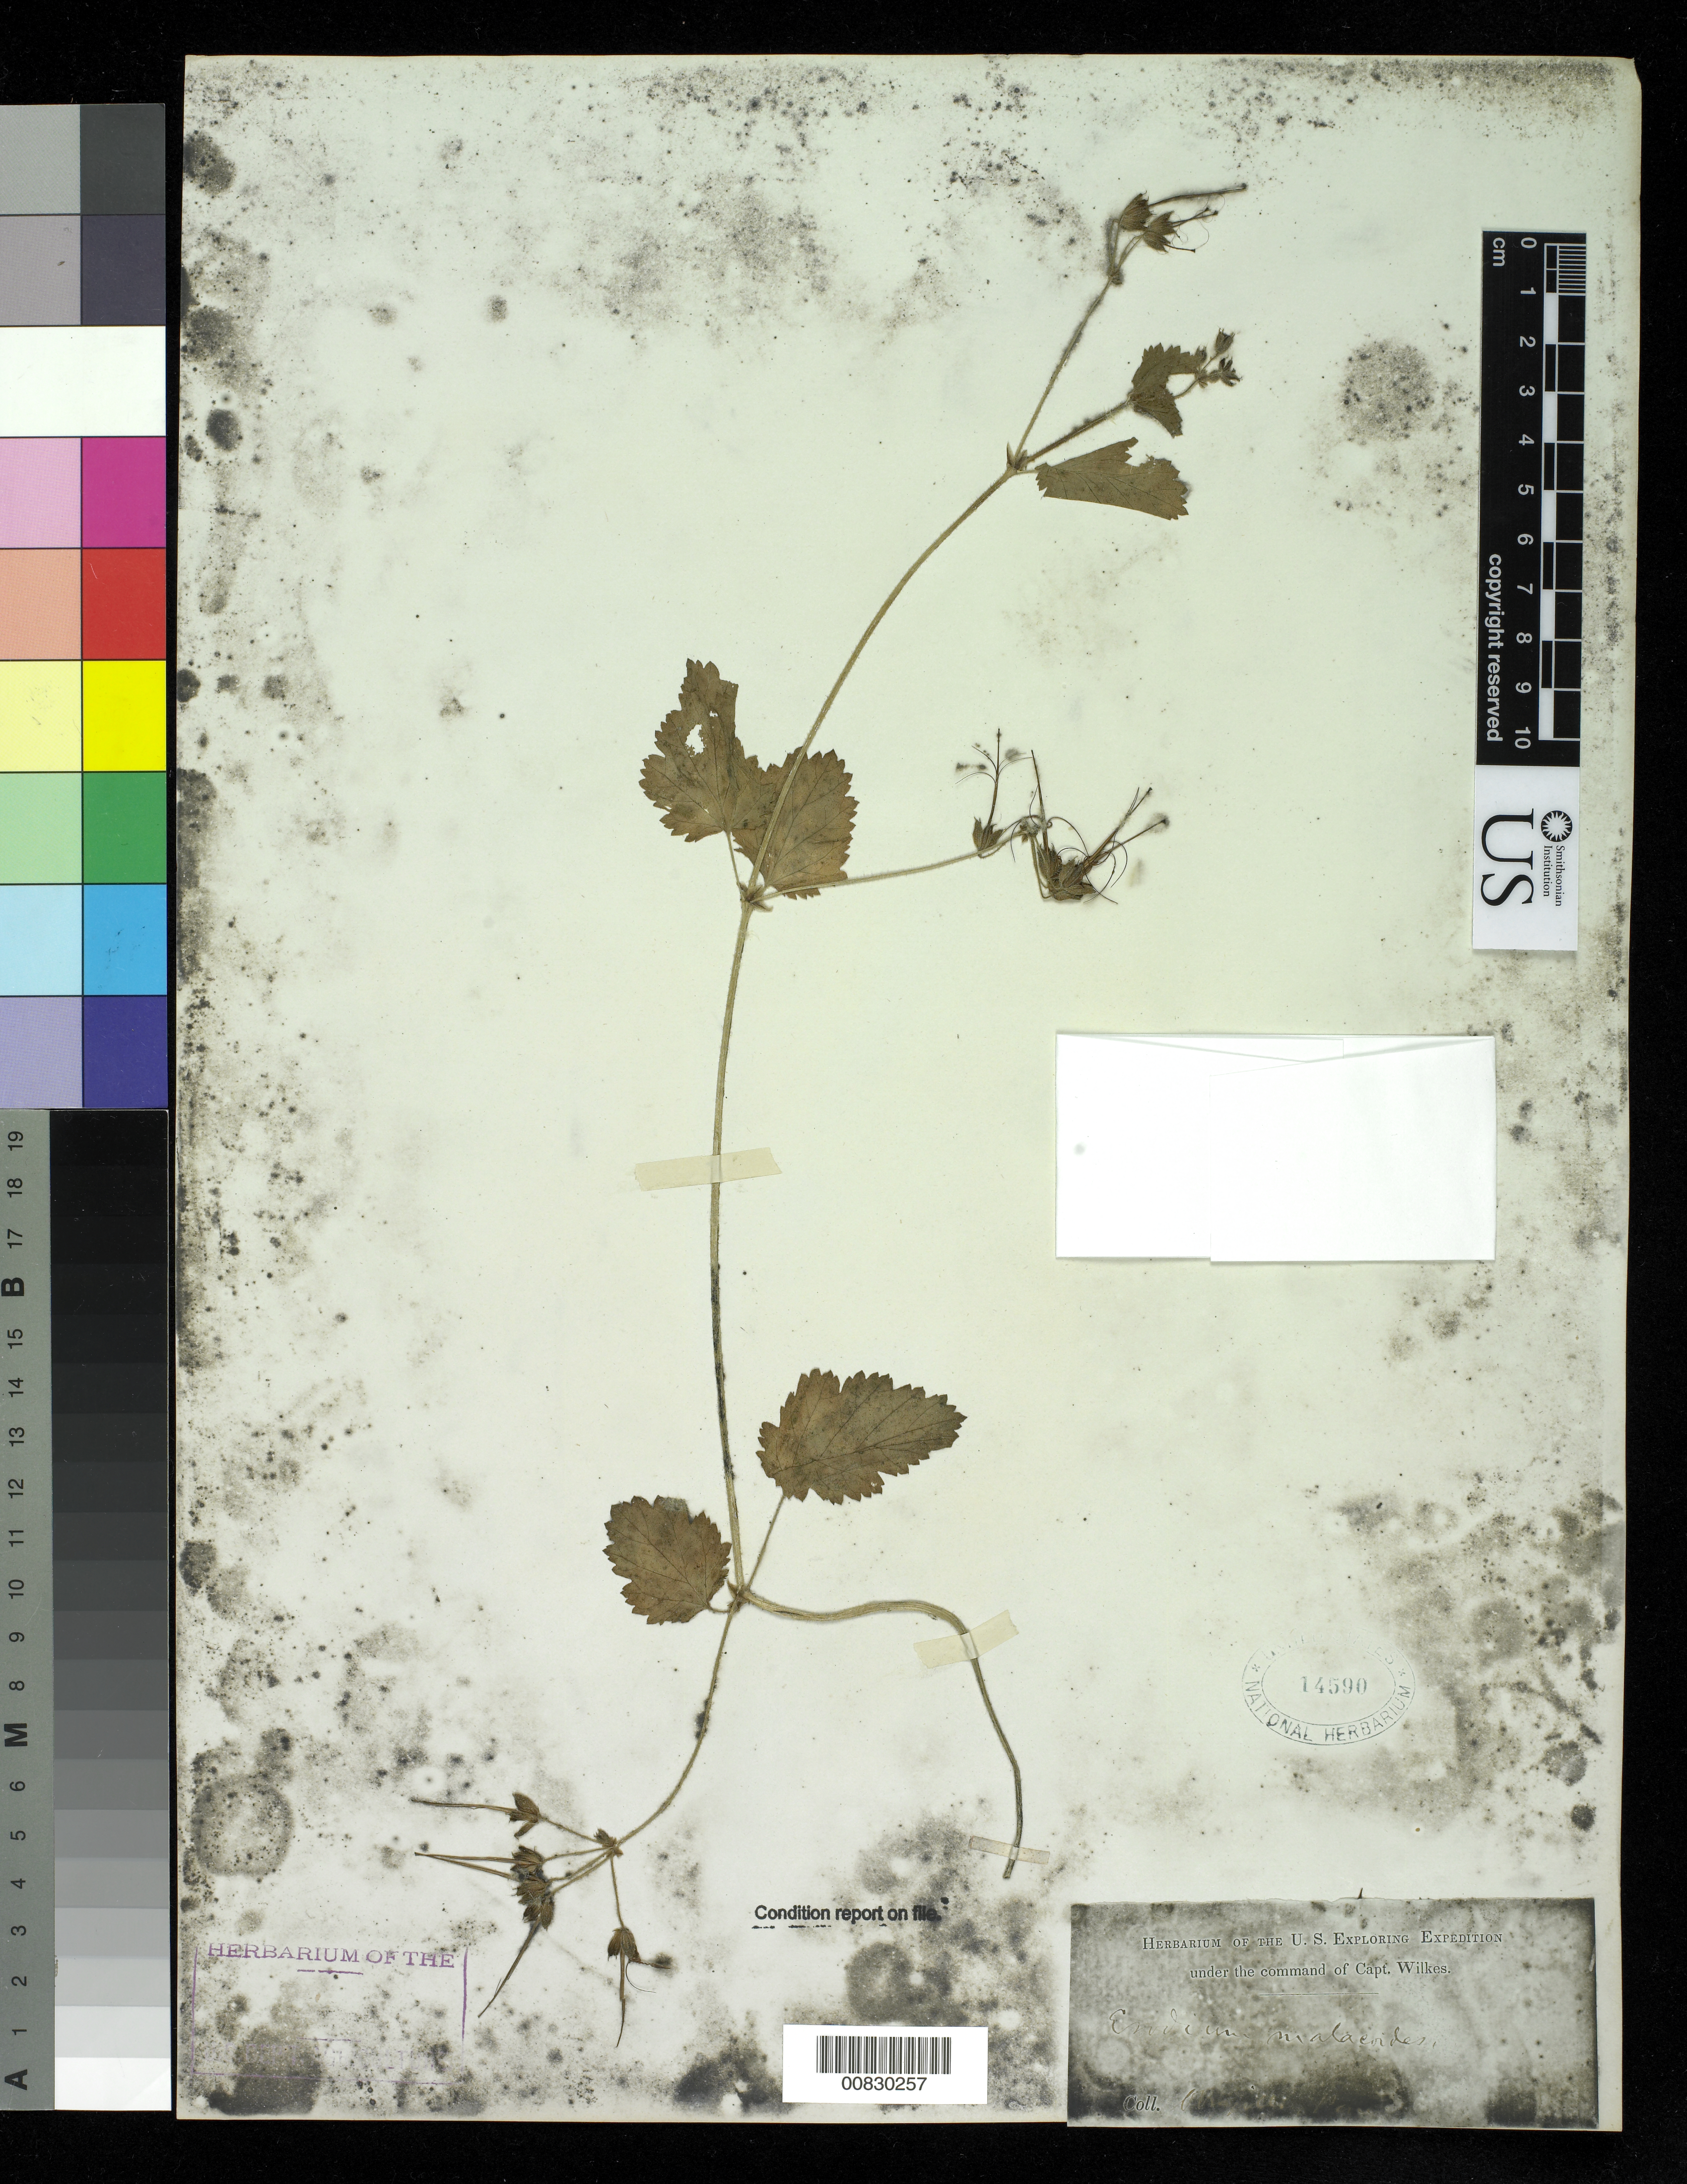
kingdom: Plantae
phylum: Tracheophyta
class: Magnoliopsida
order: Geraniales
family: Geraniaceae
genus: Erodium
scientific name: Erodium malacoides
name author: (L.) L'Hér.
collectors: Wilkes Explor. Exped.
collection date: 1838/1842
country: Peru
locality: Obrajillo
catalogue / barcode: US 14590